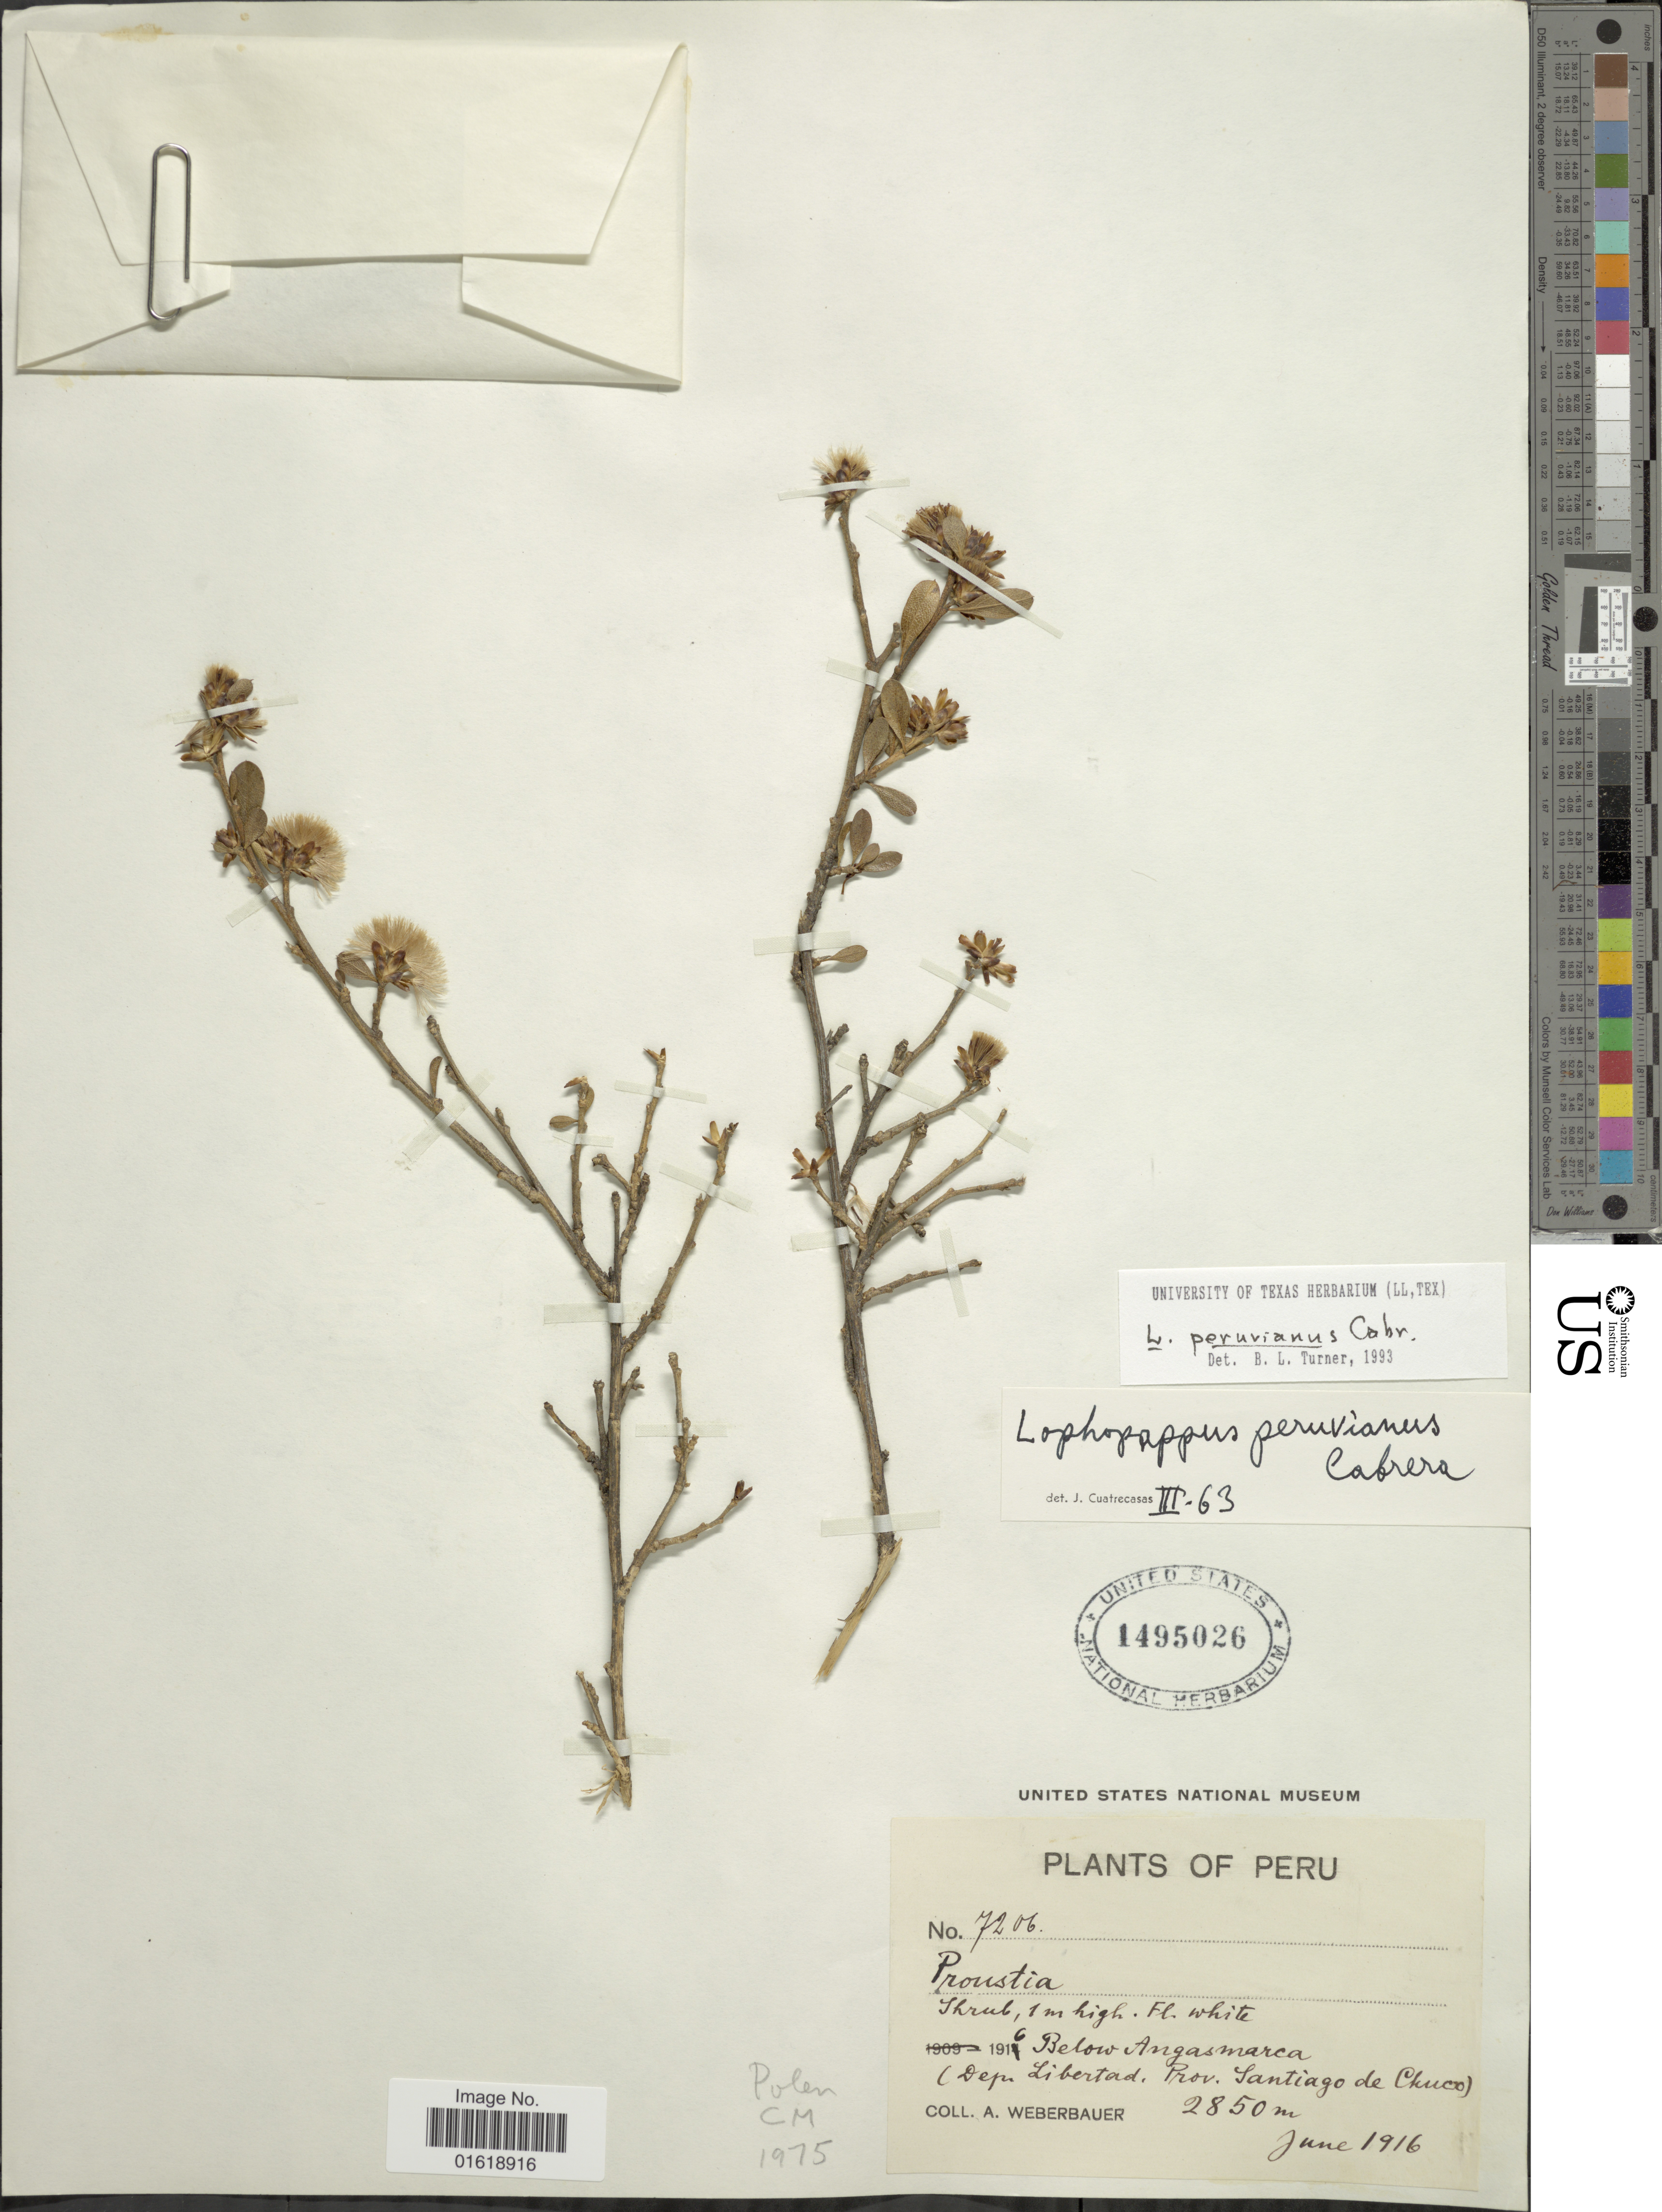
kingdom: Plantae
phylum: Tracheophyta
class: Magnoliopsida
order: Asterales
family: Asteraceae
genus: Lophopappus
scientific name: Lophopappus peruvianus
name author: Cabrera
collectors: A. Weberbauer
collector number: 7206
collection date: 1916-06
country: Peru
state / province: La Libertad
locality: Below Angasmarca. (Dep. Libertad, Prov. Santiago de Chuco).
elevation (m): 2850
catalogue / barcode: US 1495026